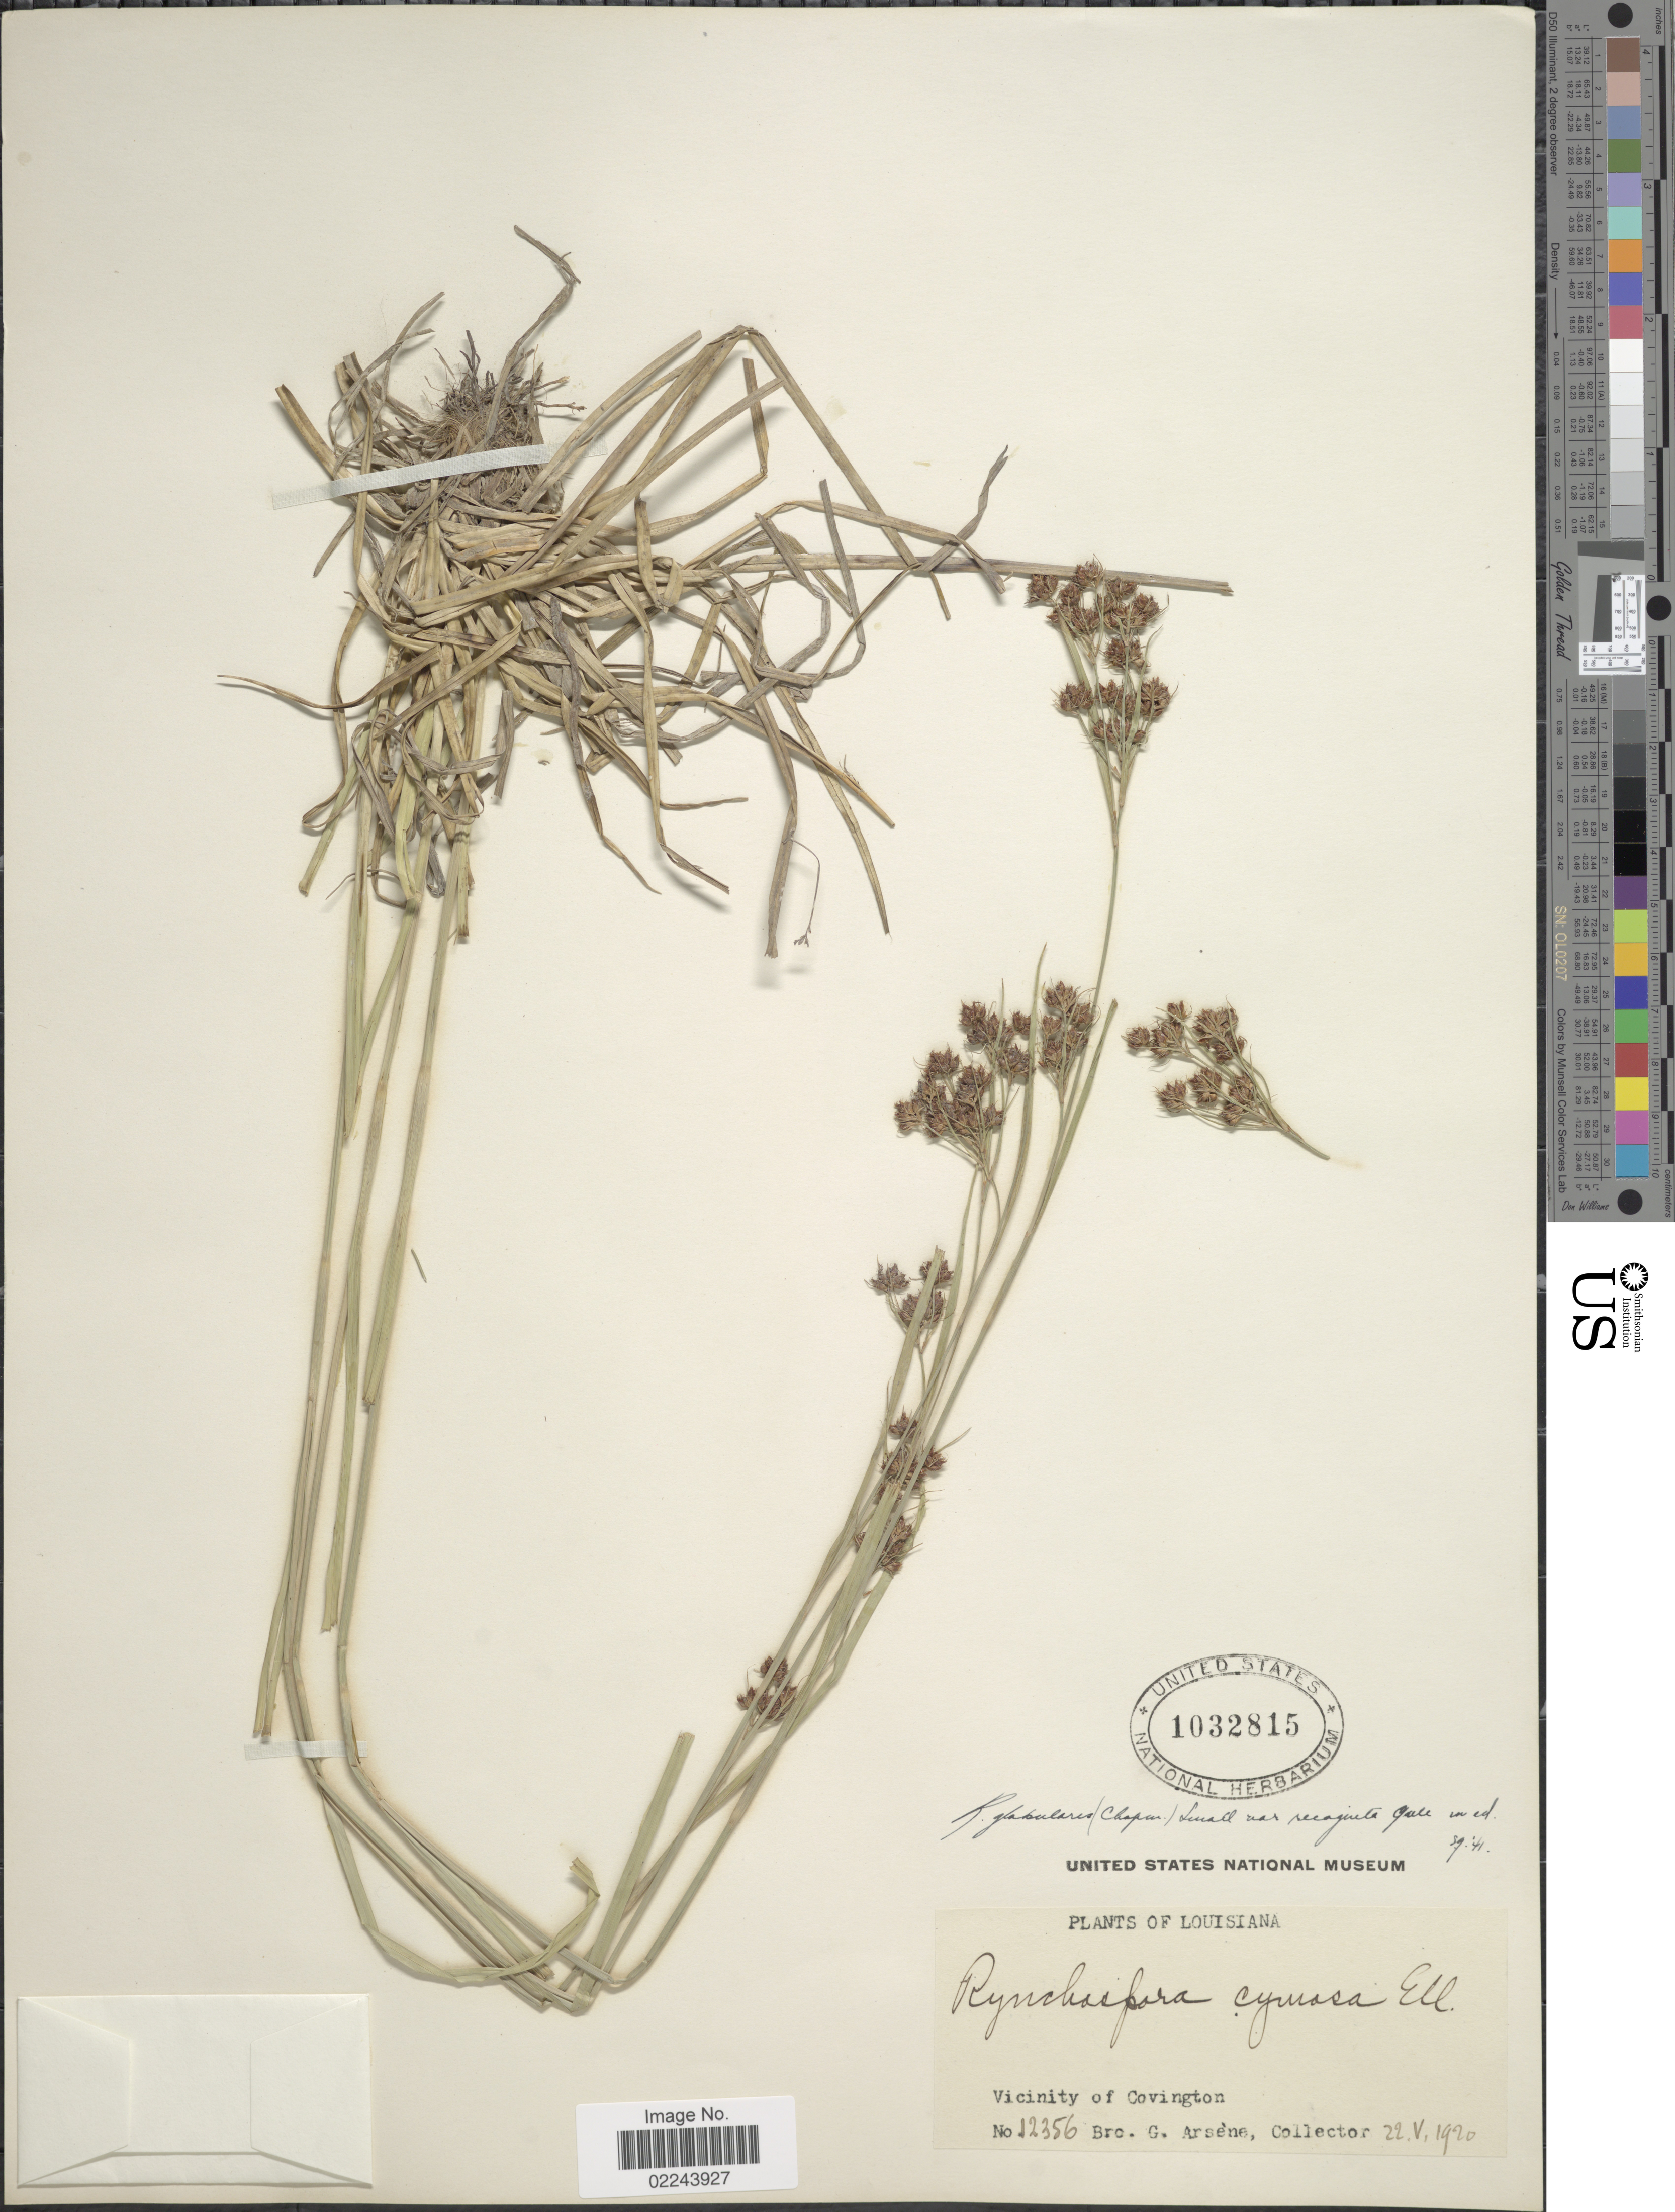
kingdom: Plantae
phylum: Tracheophyta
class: Liliopsida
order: Poales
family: Cyperaceae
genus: Rhynchospora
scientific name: Rhynchospora recognita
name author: (Gale) Kral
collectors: Bro. G. Arsène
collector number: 12356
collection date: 1920-05-22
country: United States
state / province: Louisiana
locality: Vicinity of Covington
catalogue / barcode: US 1032815